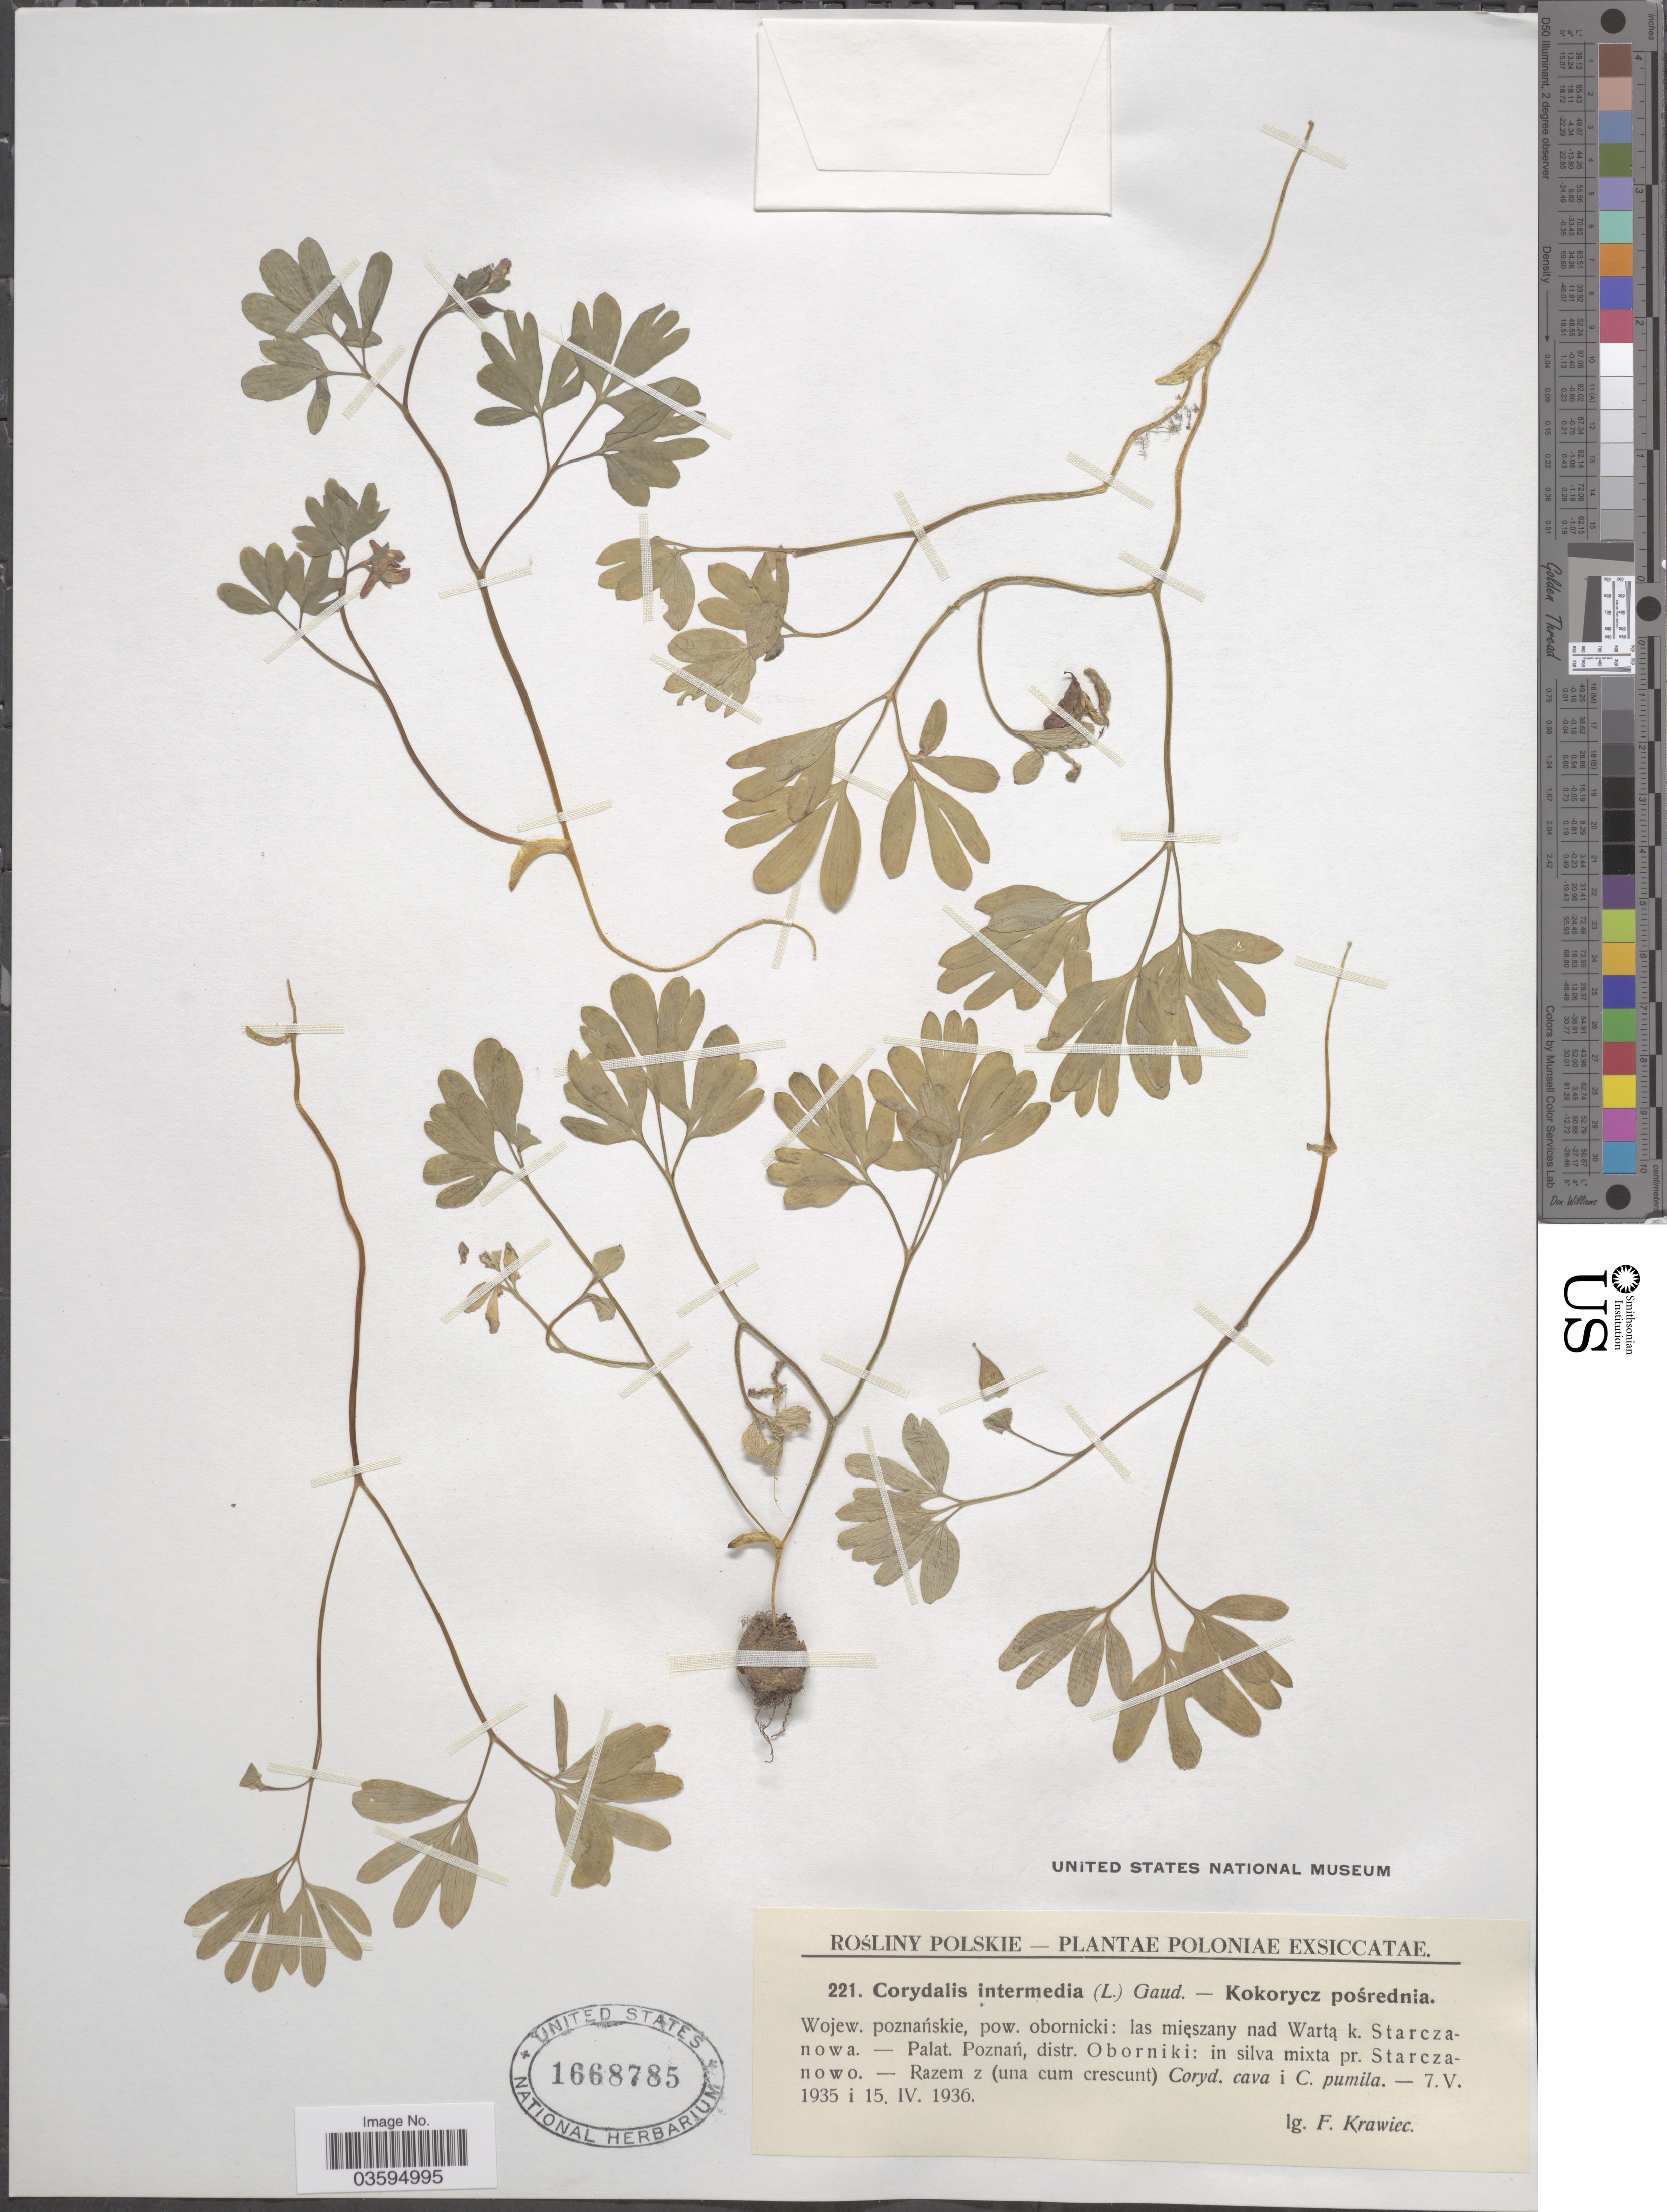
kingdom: Plantae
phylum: Tracheophyta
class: Magnoliopsida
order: Ranunculales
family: Papaveraceae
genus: Capnoides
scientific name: Capnoides intermedia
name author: Kuntze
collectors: F. Krawiec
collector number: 221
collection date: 1935-05-07/1936-04-15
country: Poland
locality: Poloniae. Wojew. poznańskie, pow. obornicki: las mięszany nad Wartą k. Starczanowa. Palat. Poznań, distr. Oborniki: in silva mixta pr. Starczanowo.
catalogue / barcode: US 1668785